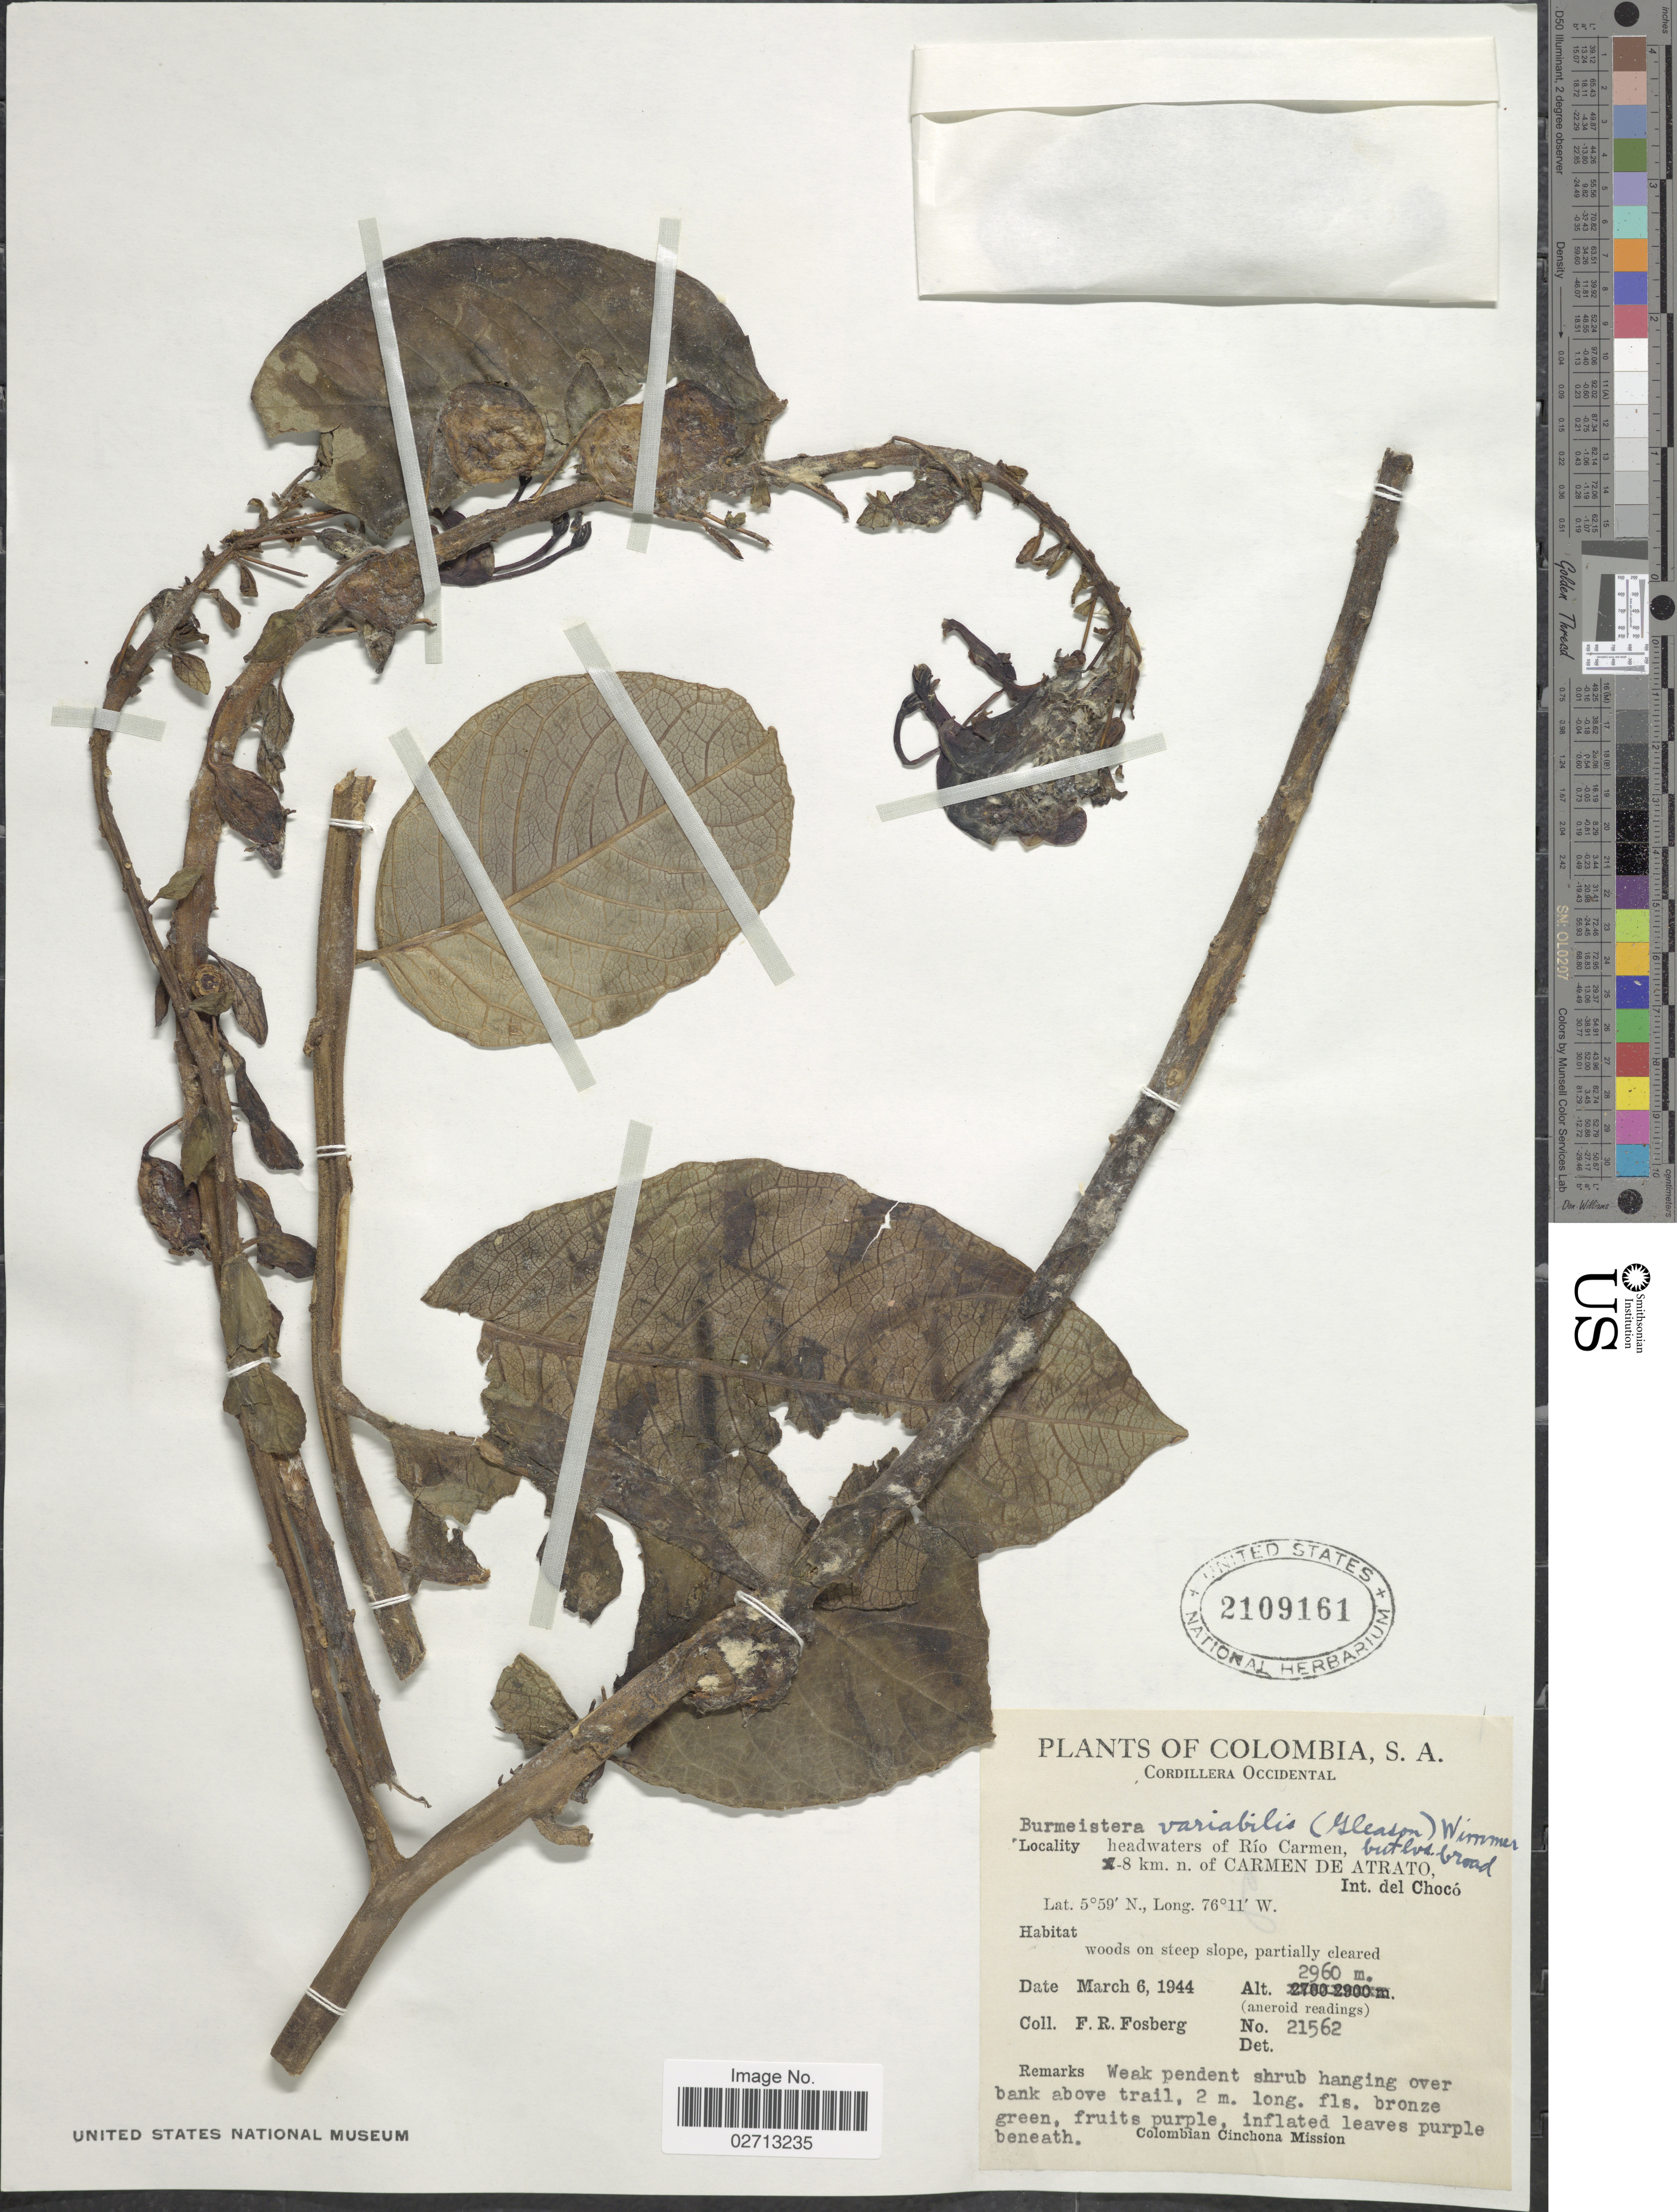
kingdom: Plantae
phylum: Tracheophyta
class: Magnoliopsida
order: Asterales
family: Campanulaceae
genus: Burmeistera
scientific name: Burmeistera variabilis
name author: E. Wimm.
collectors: F. R. Fosberg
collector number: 21562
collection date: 1944-03-06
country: Colombia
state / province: Chocó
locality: Cordillera Occidental. Headwaters of Río Carmen, 8 km. n. of Carmen de Atrato, Int. del Chocó.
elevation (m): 2960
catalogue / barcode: US 2109161